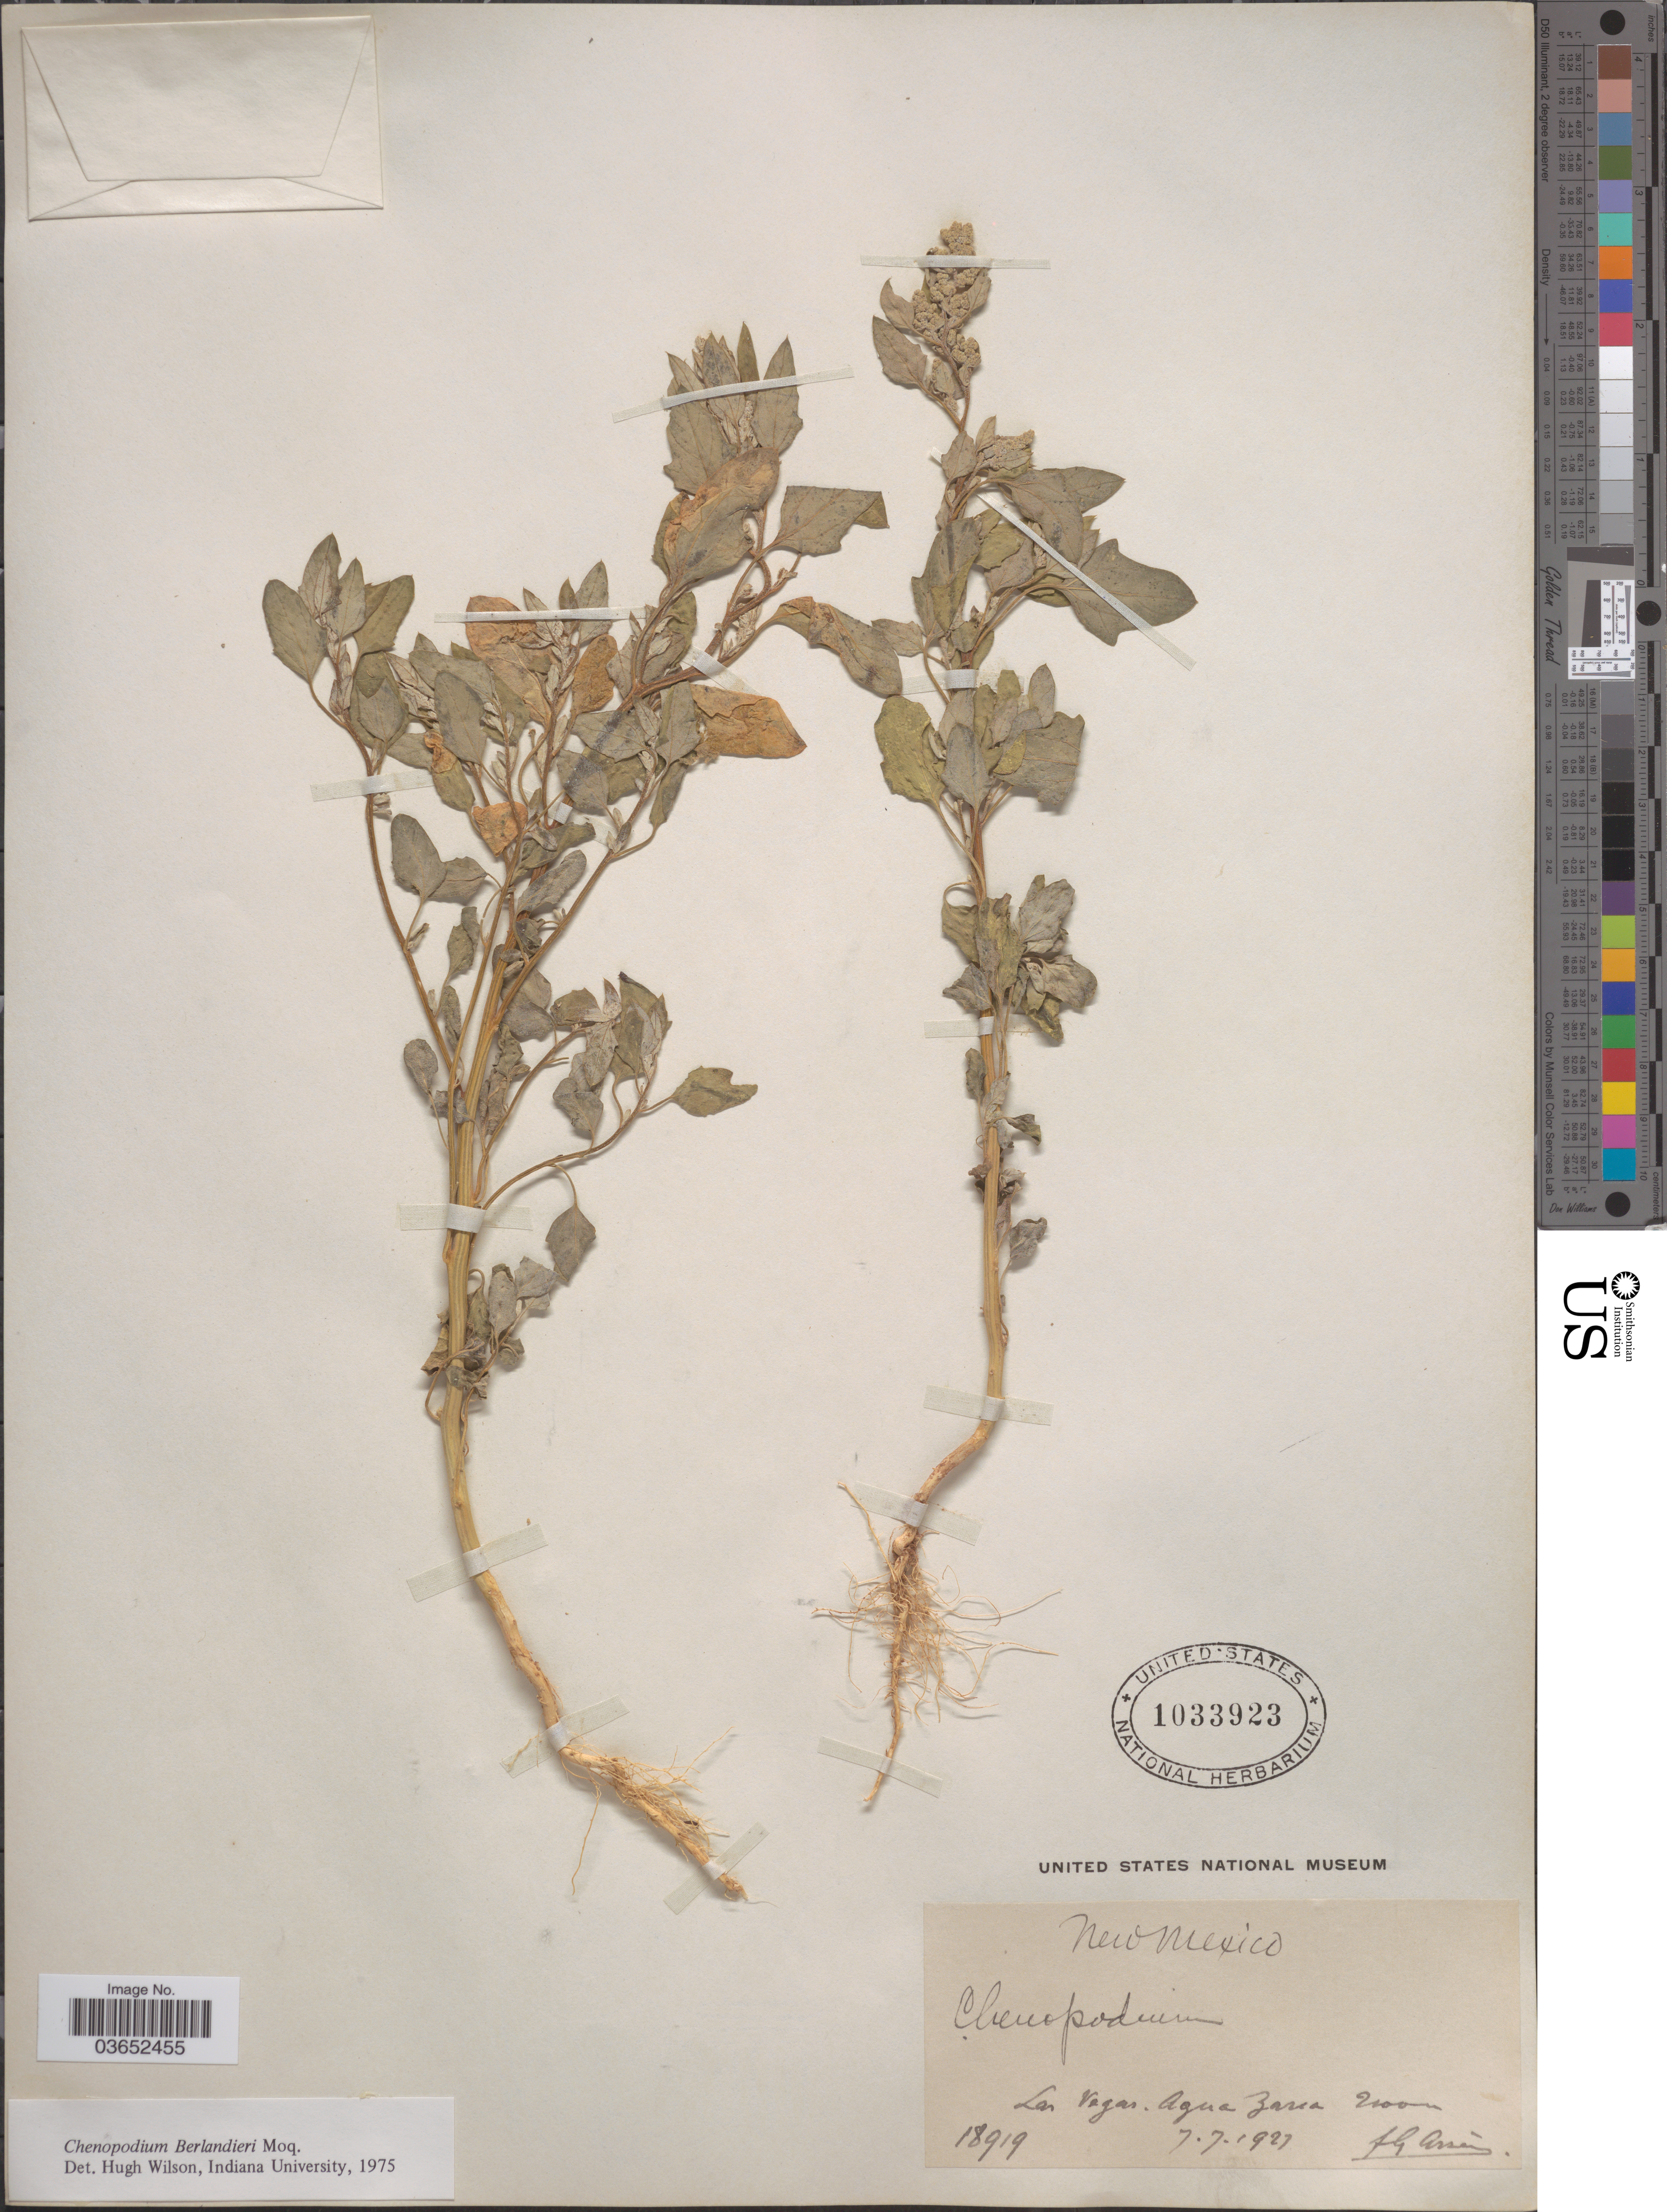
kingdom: Plantae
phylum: Tracheophyta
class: Magnoliopsida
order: Caryophyllales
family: Amaranthaceae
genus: Chenopodium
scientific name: Chenopodium berlandieri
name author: Moq.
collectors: F. Arsène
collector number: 18919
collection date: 1927-07-07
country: United States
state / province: New Mexico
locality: Las Vegas. Agua Zarca.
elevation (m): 2000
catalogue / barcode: US 1033923